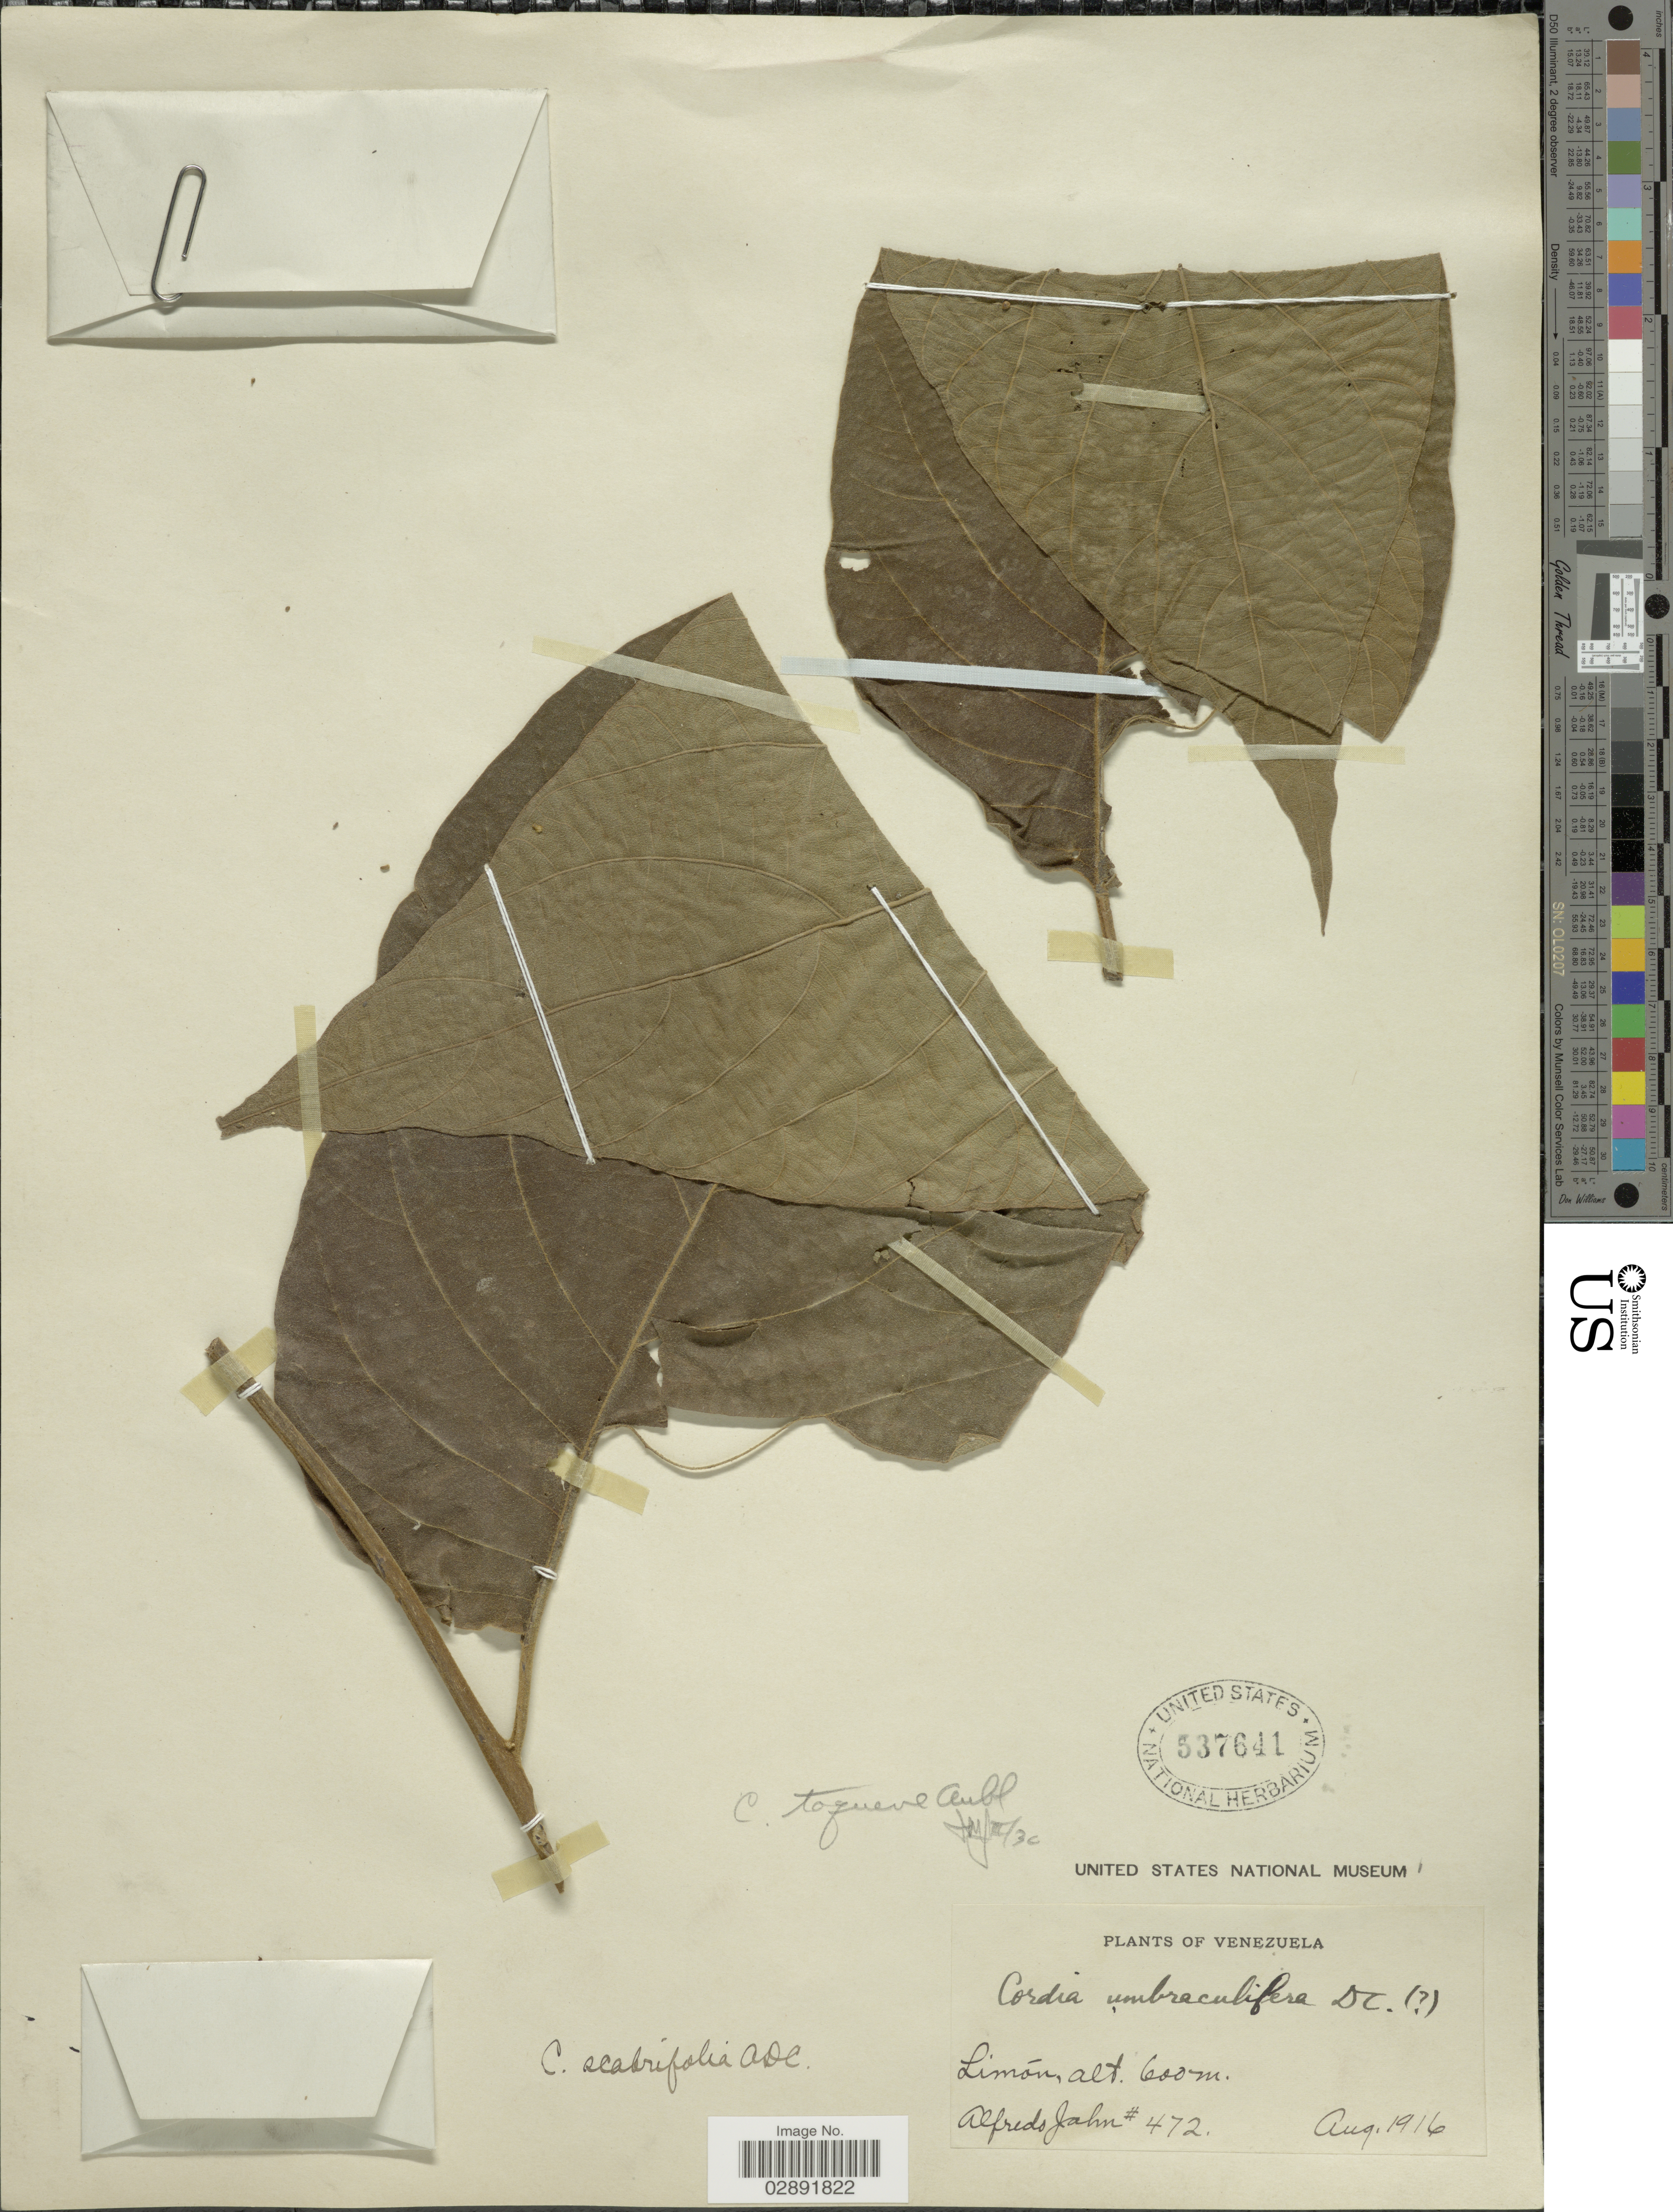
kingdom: Plantae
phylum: Tracheophyta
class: Magnoliopsida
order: Boraginales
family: Cordiaceae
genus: Cordia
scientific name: Cordia toqueve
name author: Aubl.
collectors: A. Jahn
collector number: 472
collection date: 1916-08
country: Venezuela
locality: Limón.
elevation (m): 600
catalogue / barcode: US 537641